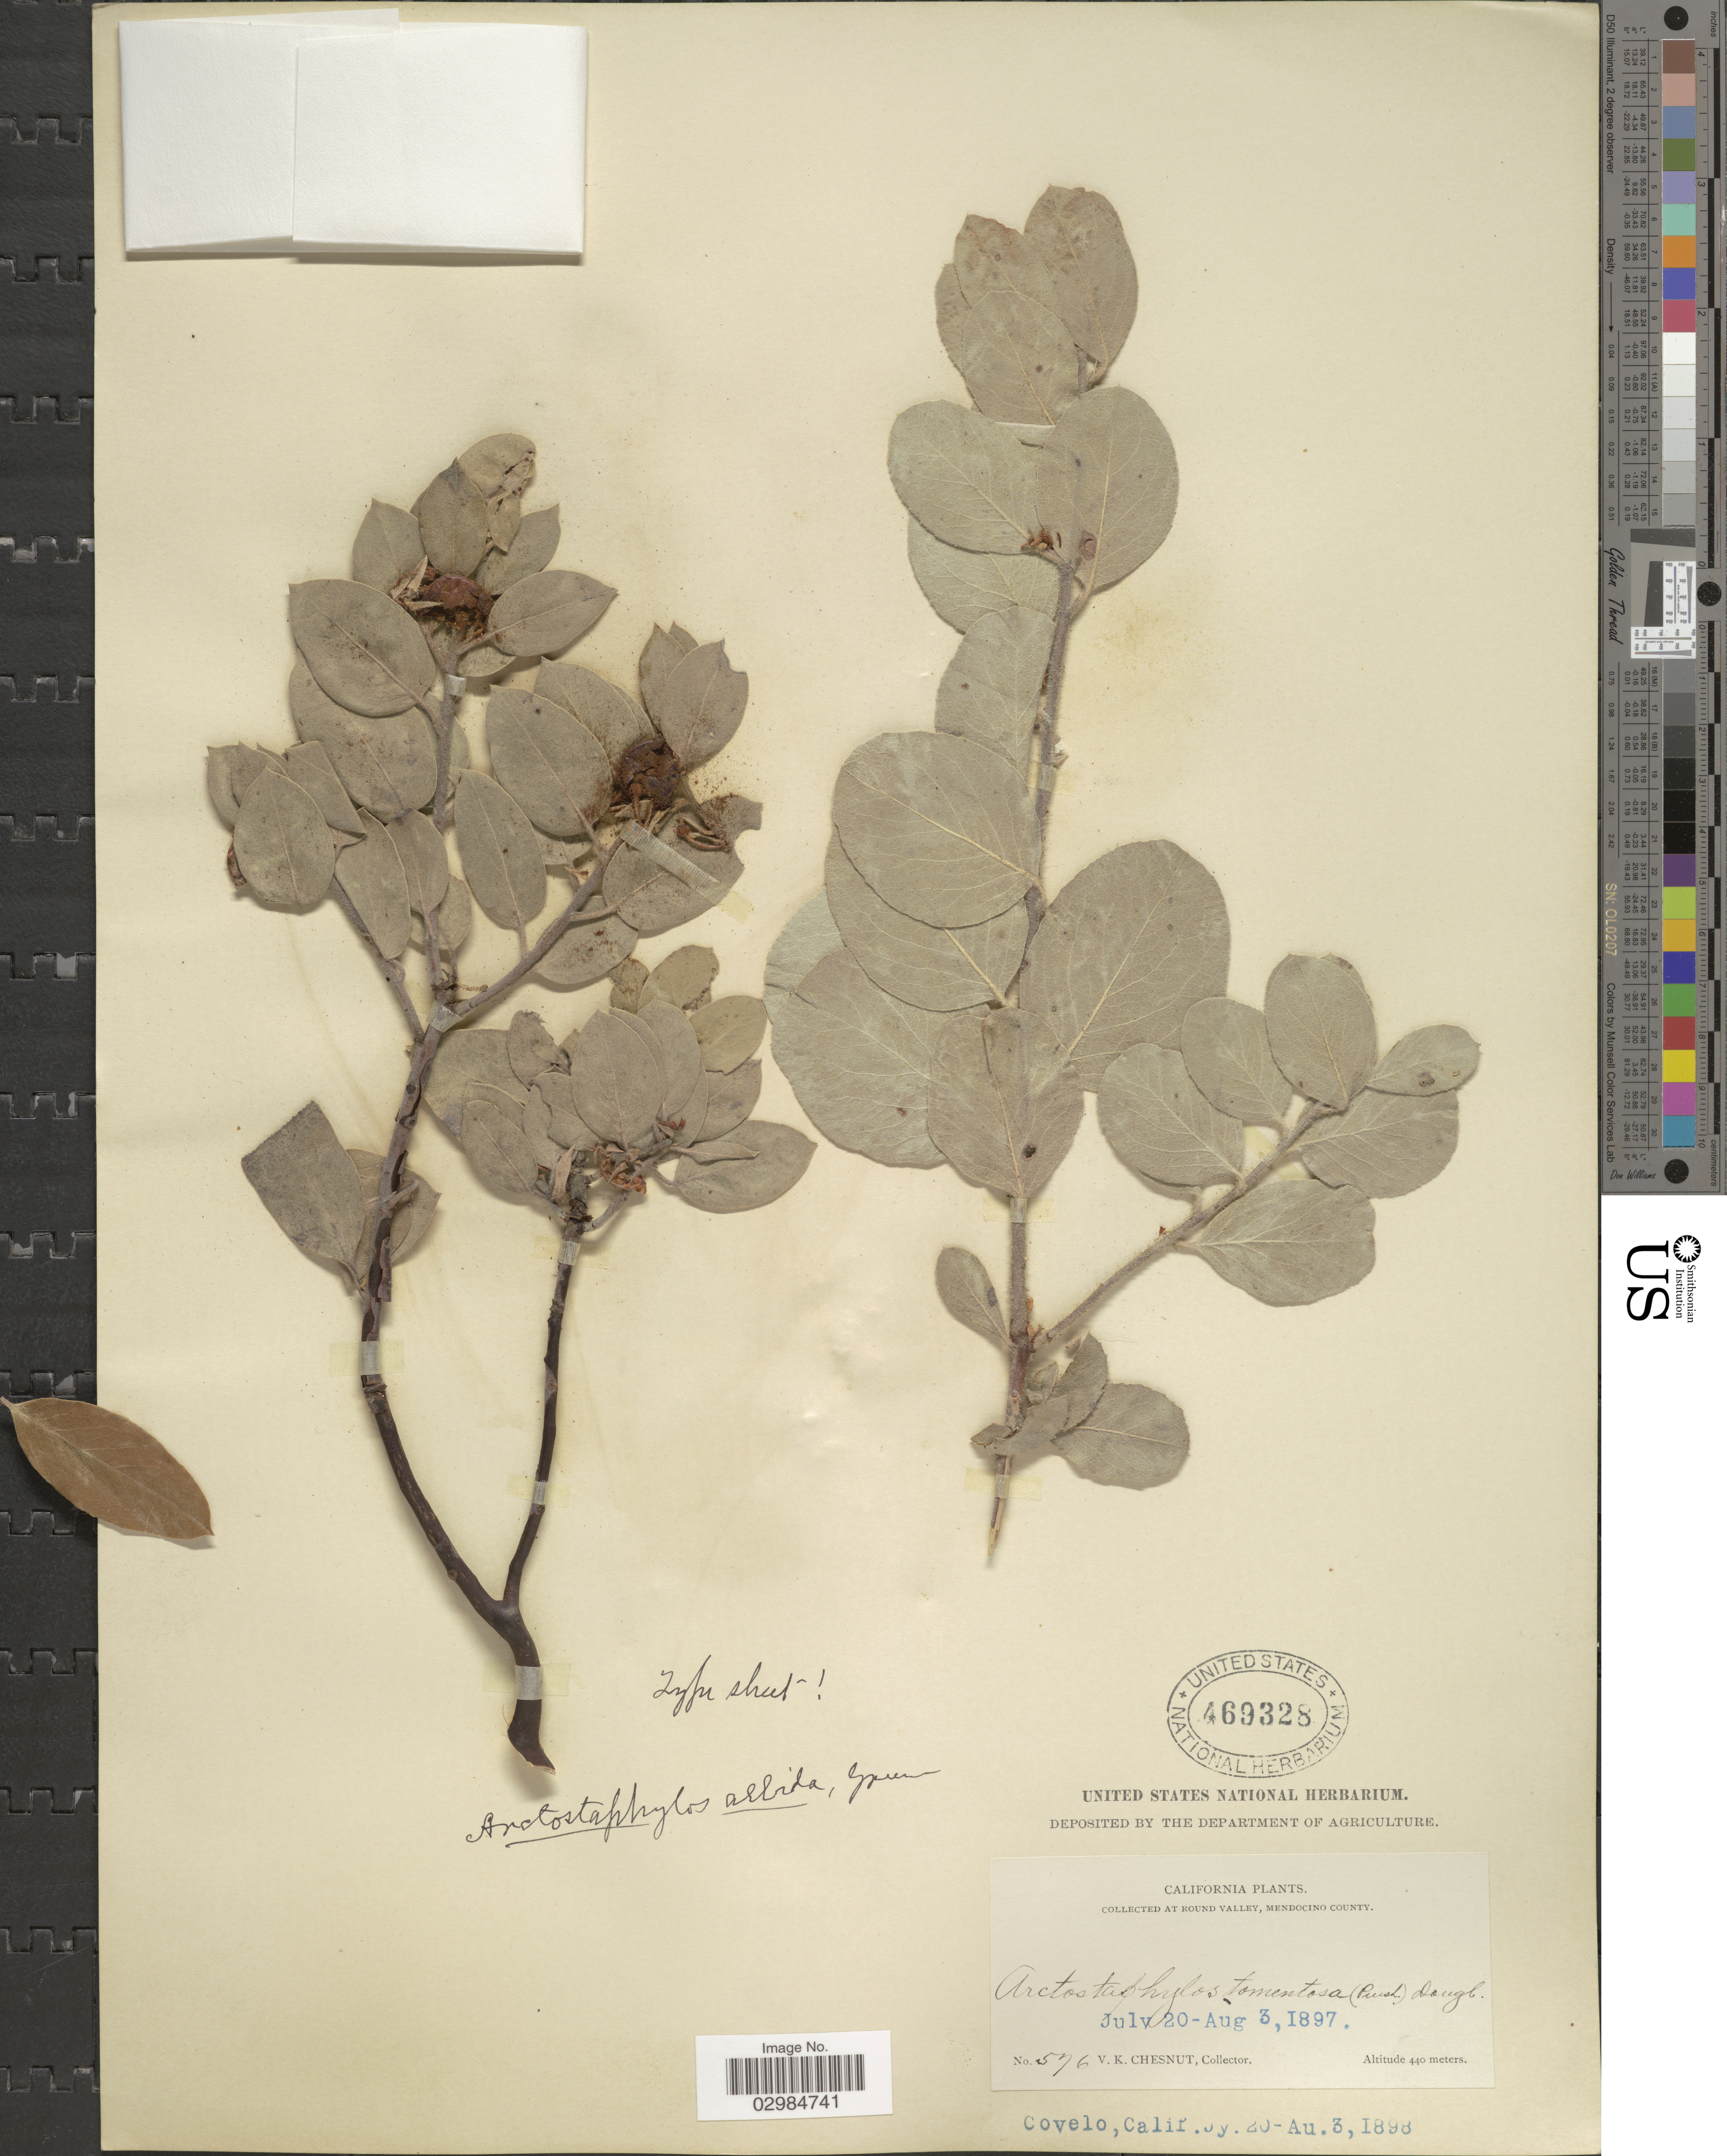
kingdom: Plantae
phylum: Tracheophyta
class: Magnoliopsida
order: Ericales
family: Ericaceae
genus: Arctostaphylos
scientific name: Arctostaphylos tomentosa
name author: (Pursh) Lindl.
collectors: V. Chesnut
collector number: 576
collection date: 1897-07-20/1897-08-03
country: United States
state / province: California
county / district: Mendocino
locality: Round Valley, Mendocino County. Covelo.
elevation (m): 440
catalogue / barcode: US 469328